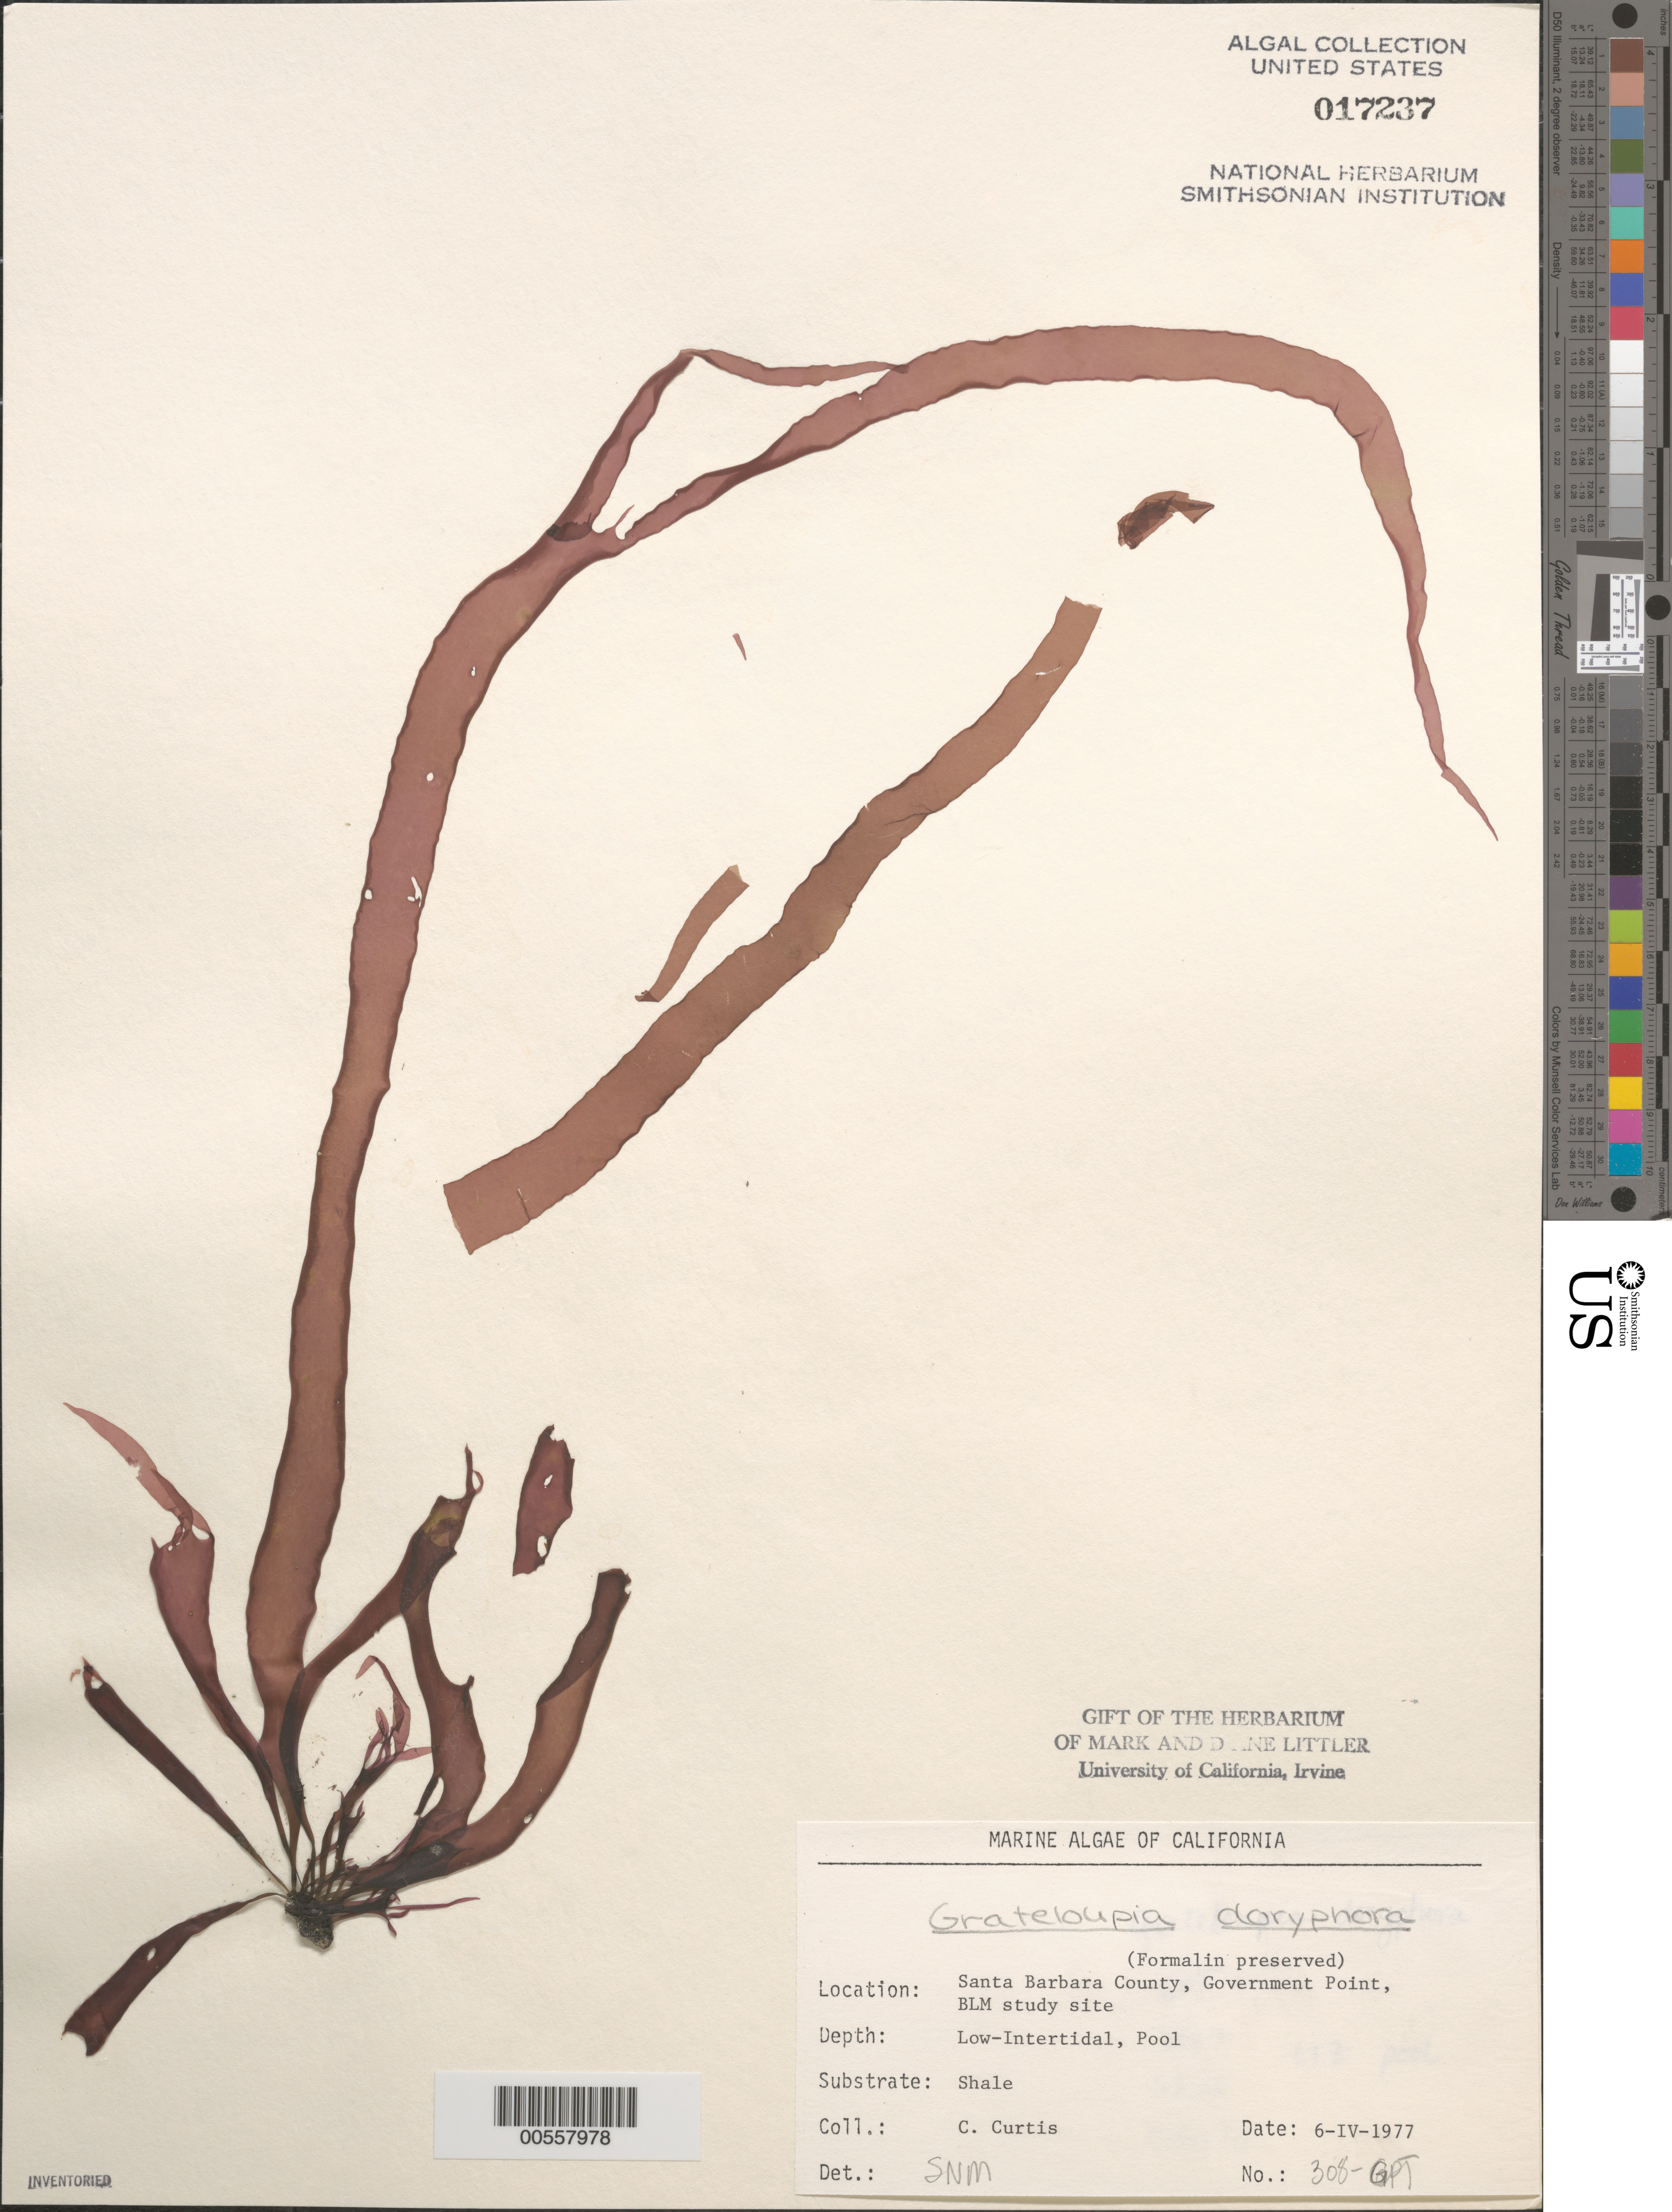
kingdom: Plantae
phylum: Rhodophyta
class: Florideophyceae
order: Halymeniales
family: Halymeniaceae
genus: Grateloupia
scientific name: Grateloupia doryphora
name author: (Mont.) Howe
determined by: Murray, S. N.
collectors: C. Curtis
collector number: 308-gpt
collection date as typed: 06 Apr 1977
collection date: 1977-04-06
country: United States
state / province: California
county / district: Santa Barbara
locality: Government Point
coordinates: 34 26'31"N, 120 24'06"W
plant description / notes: BLM-SOCALBIGHT Rocky Intertidal Survey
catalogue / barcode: US 17237